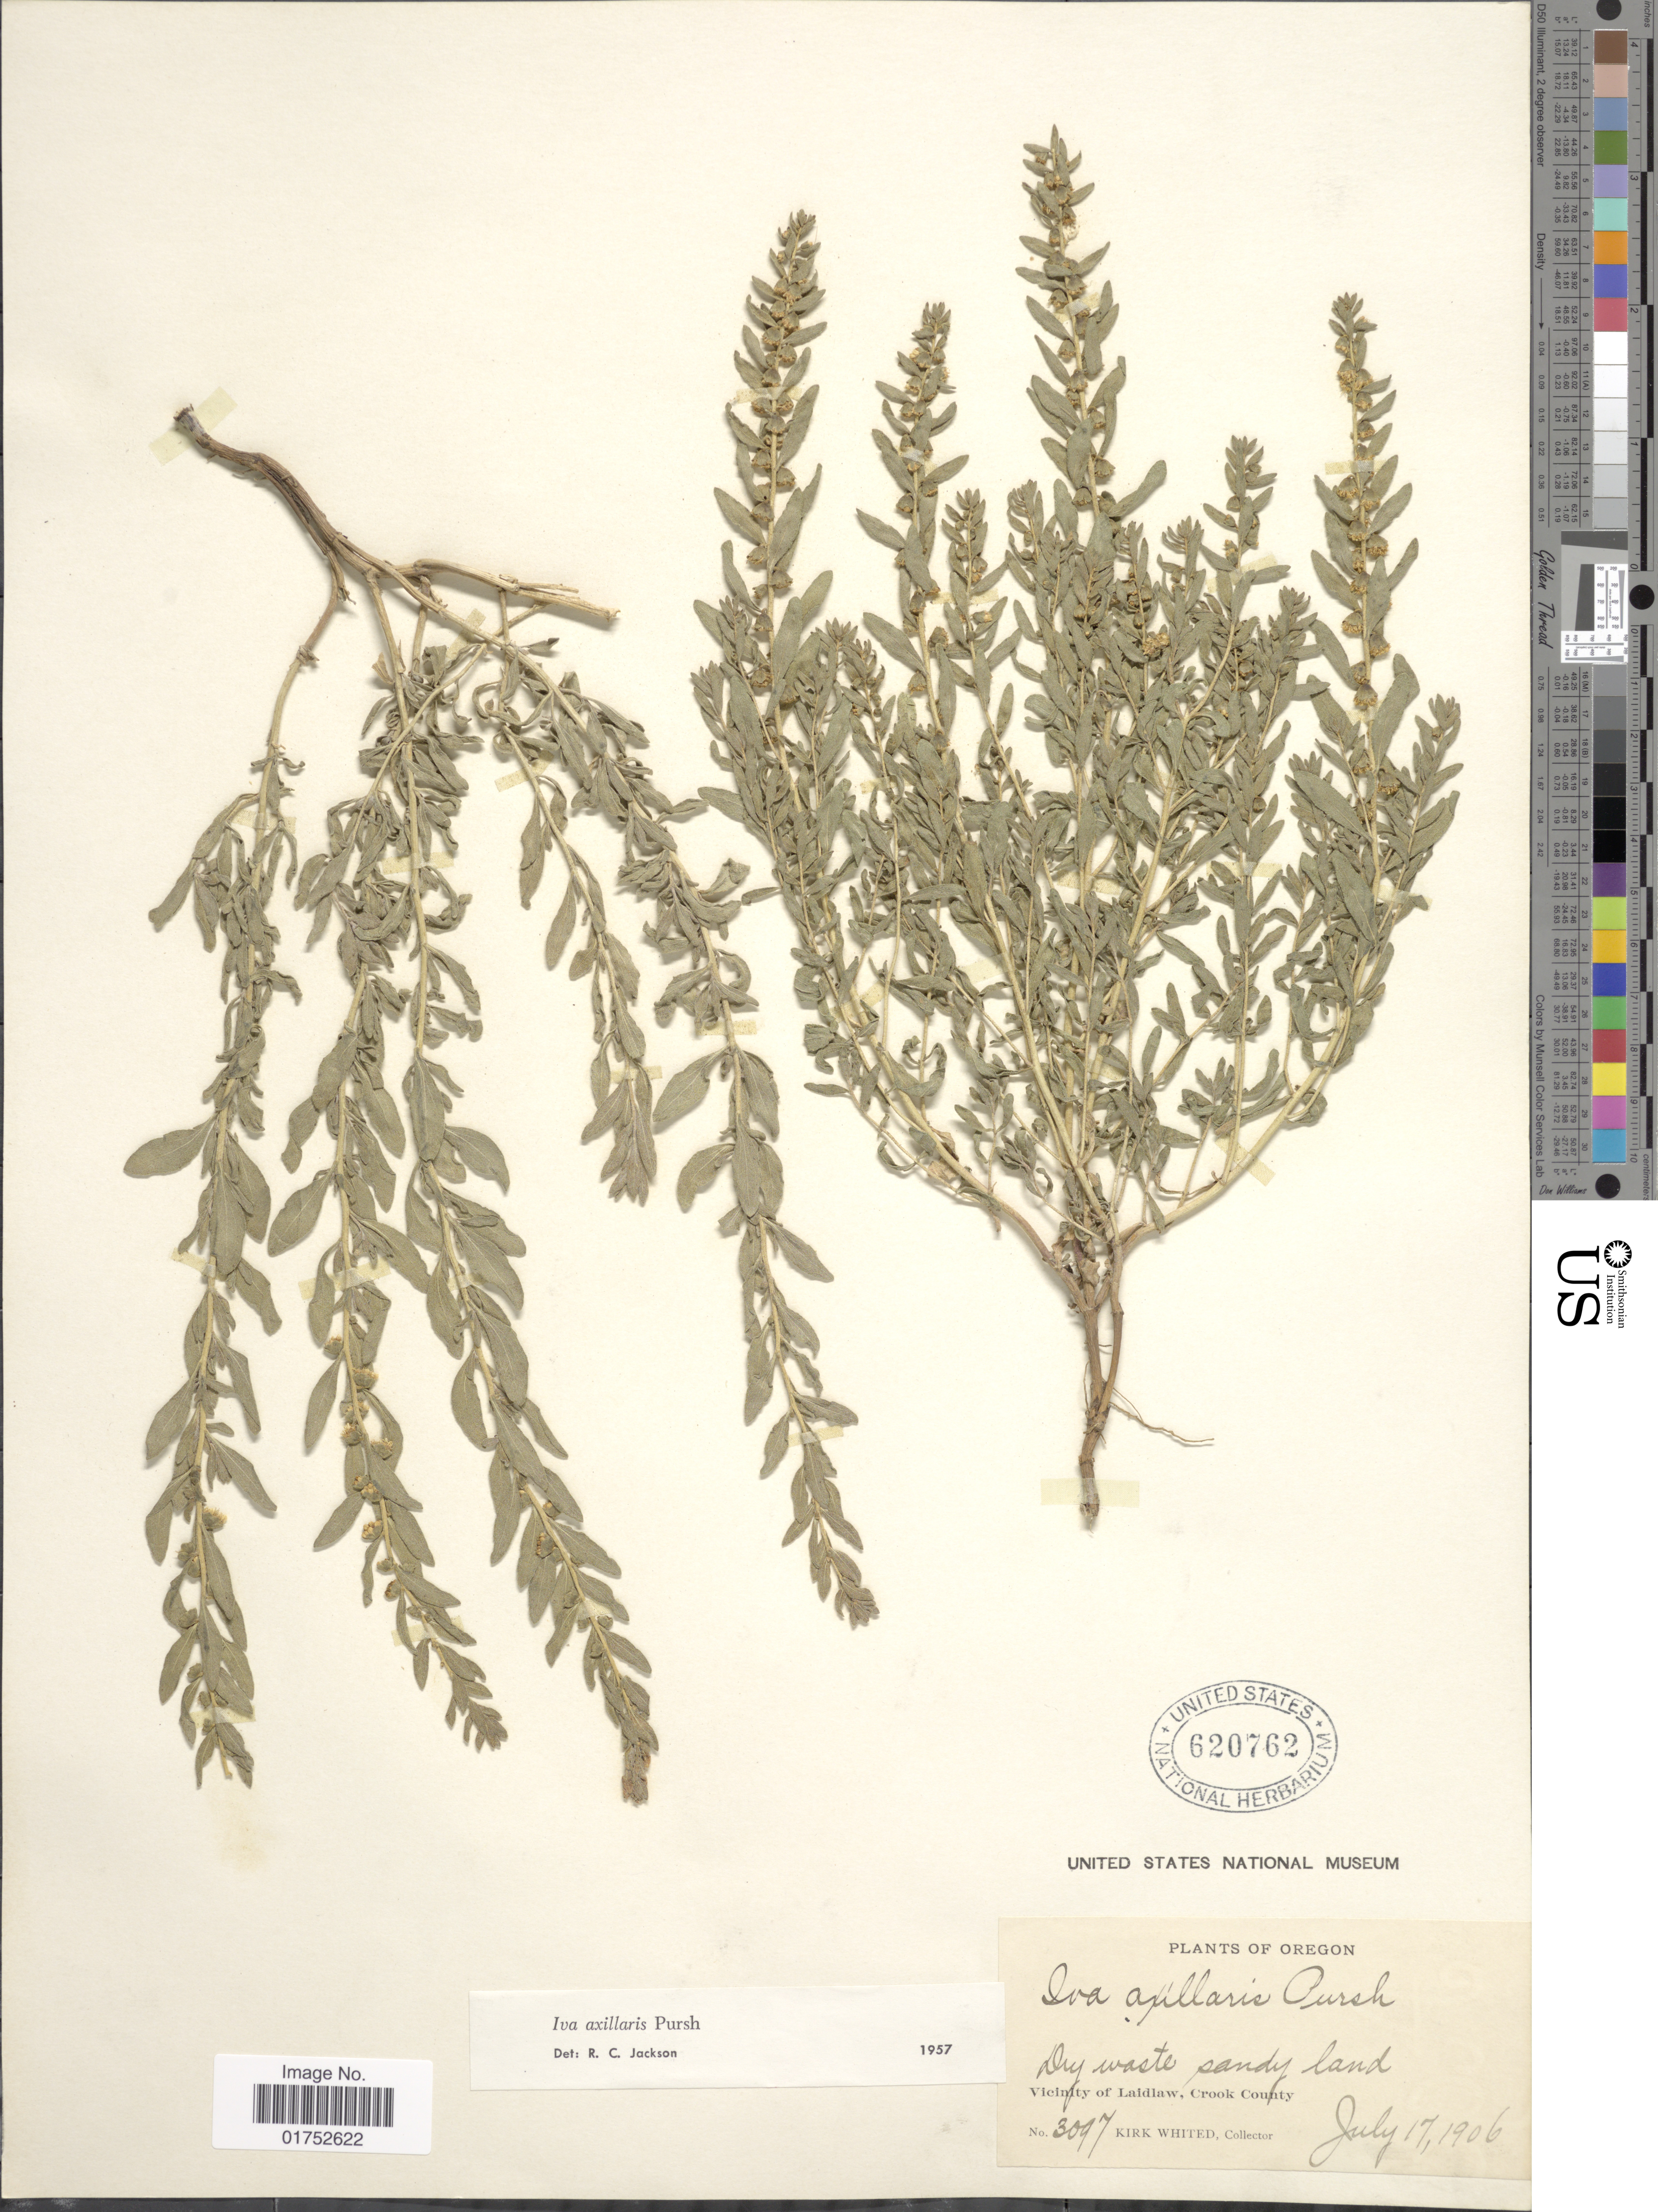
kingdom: Plantae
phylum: Tracheophyta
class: Magnoliopsida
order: Asterales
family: Asteraceae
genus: Iva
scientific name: Iva axillaris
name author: Pursh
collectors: K. Whited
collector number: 3097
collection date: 1906-07-17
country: United States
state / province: Oregon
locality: Vicinity of Laidlaw, Crook County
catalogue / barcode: US 620762